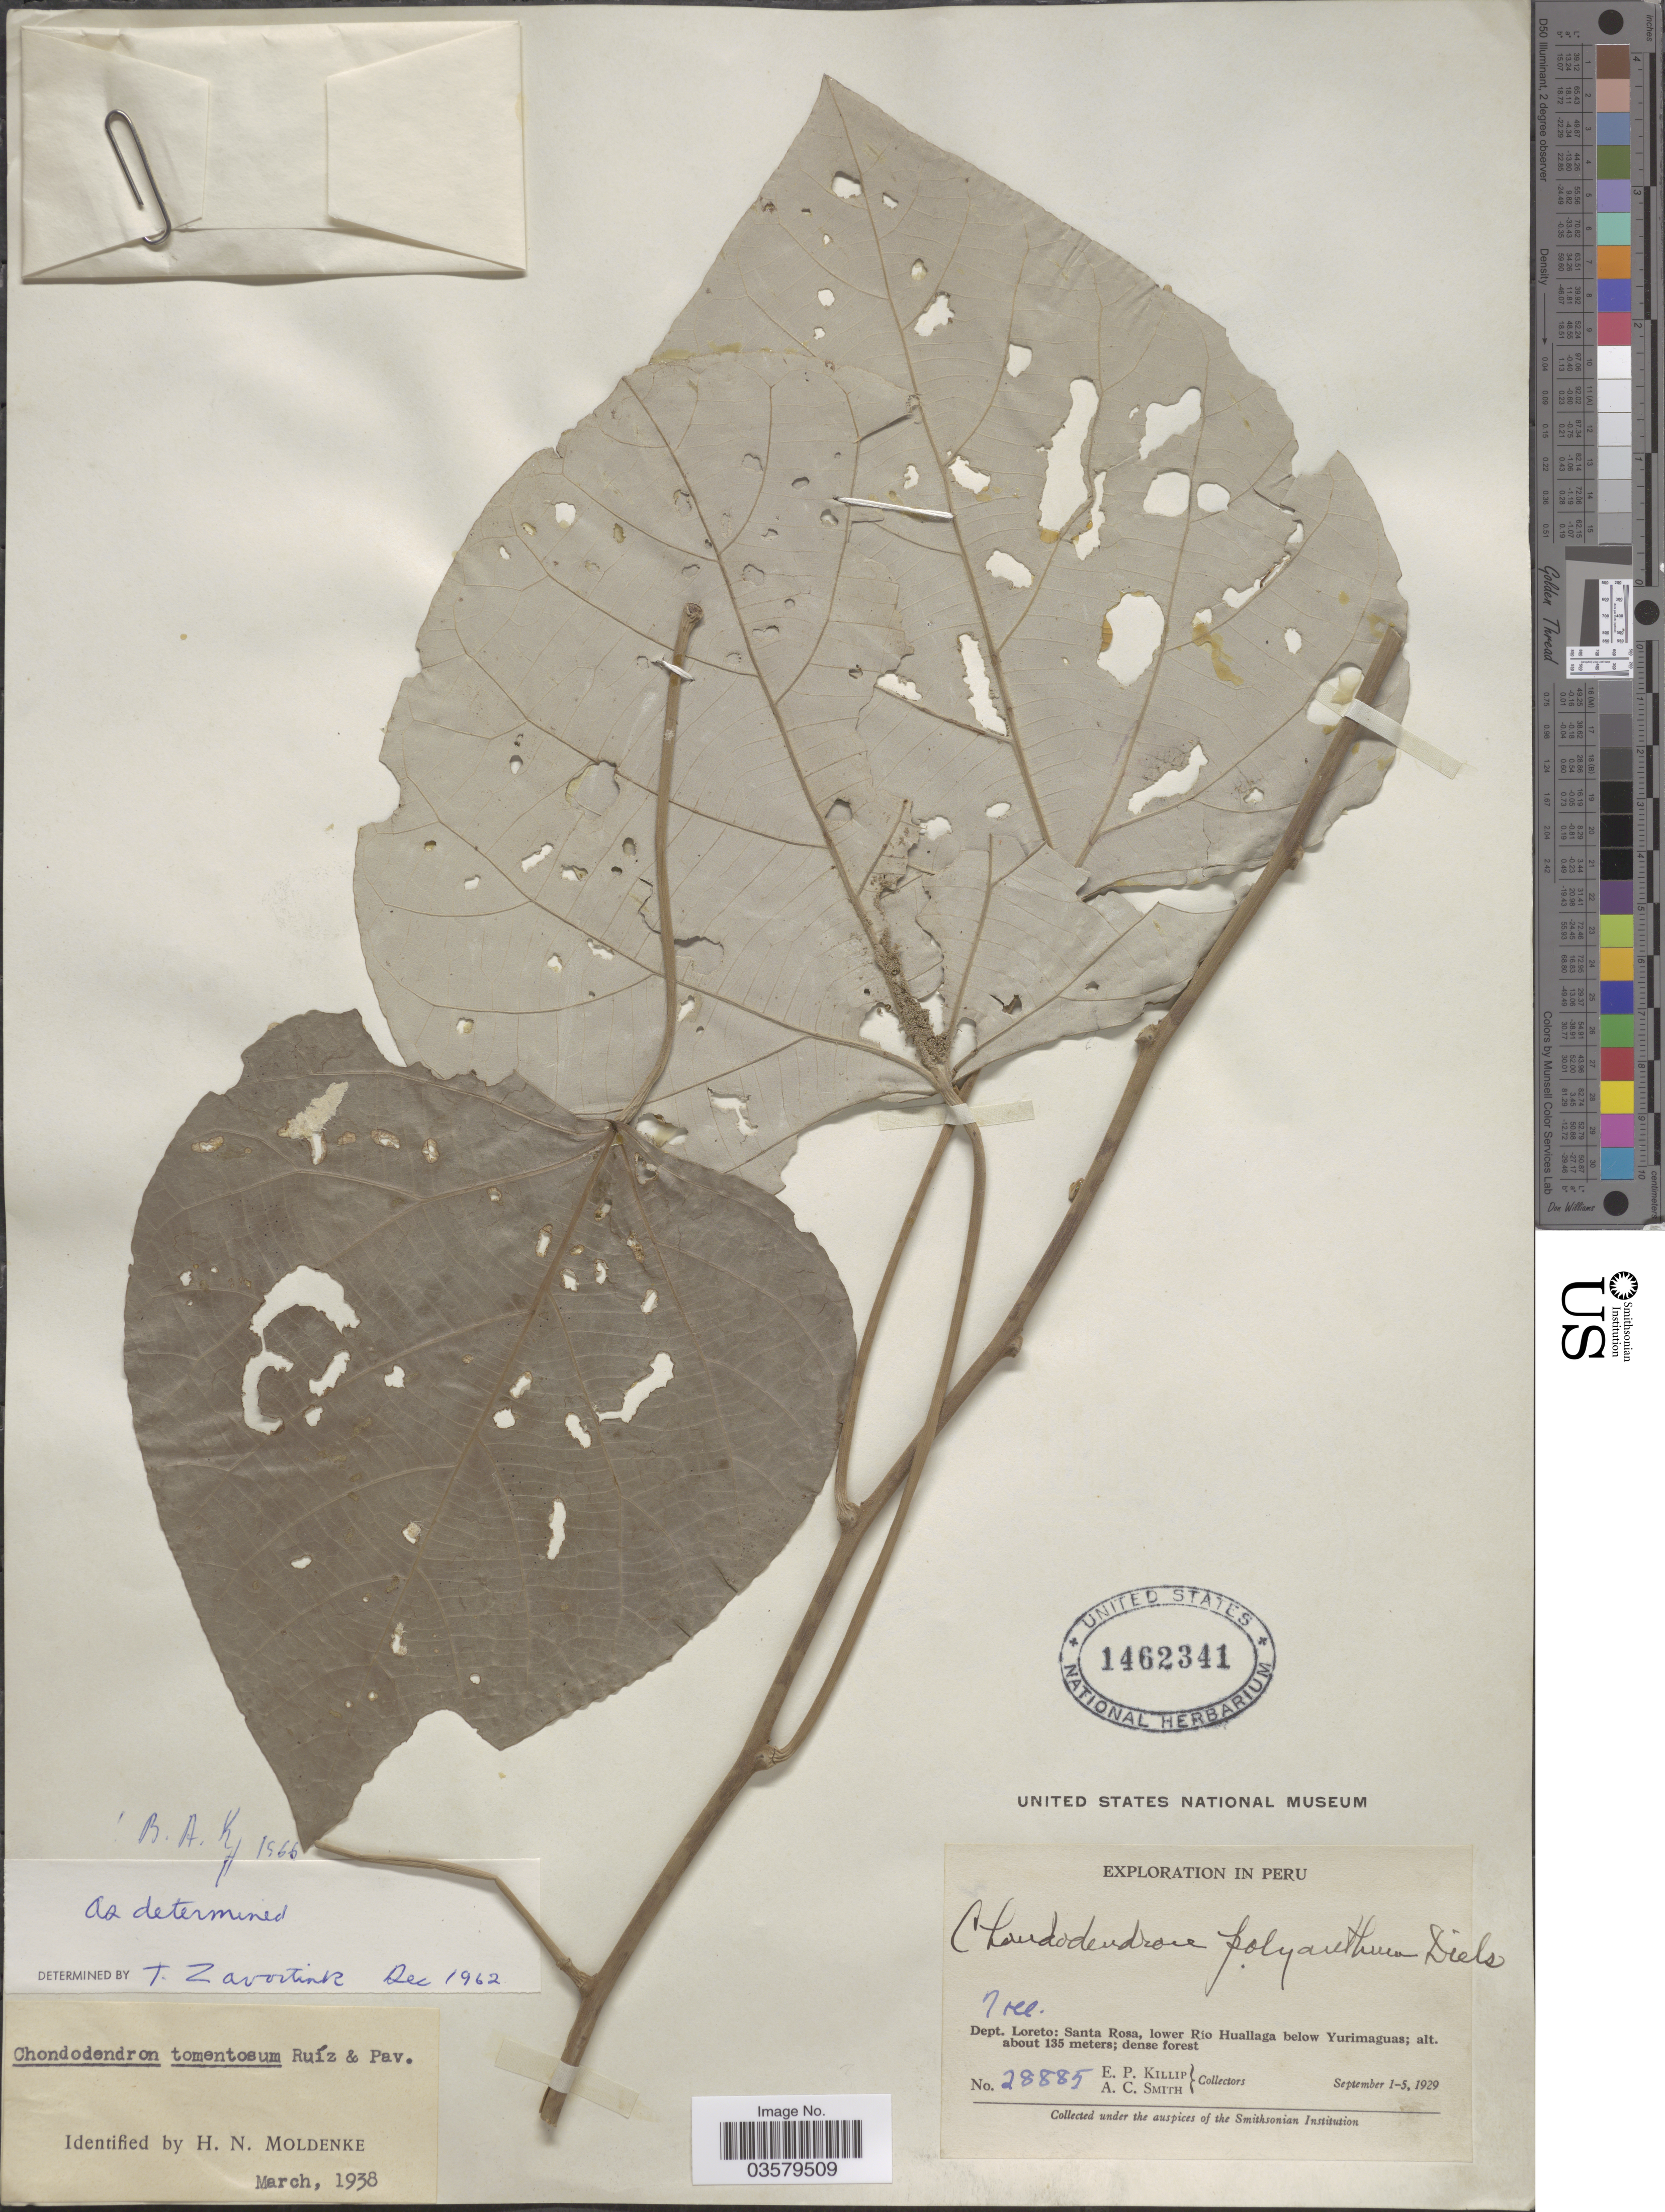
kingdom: Plantae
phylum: Tracheophyta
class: Magnoliopsida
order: Ranunculales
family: Menispermaceae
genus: Chondrodendron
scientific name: Chondrodendron tomentosum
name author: Ruiz & Pav.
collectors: E. P. Killip & A. C. Smith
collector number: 28885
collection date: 1929-09-01/1929-09-05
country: Peru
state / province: Loreto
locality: Dept. Loreto: Santa Rosa, lower Río Huallaga below Yurimaguas.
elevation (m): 135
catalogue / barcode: US 1462341